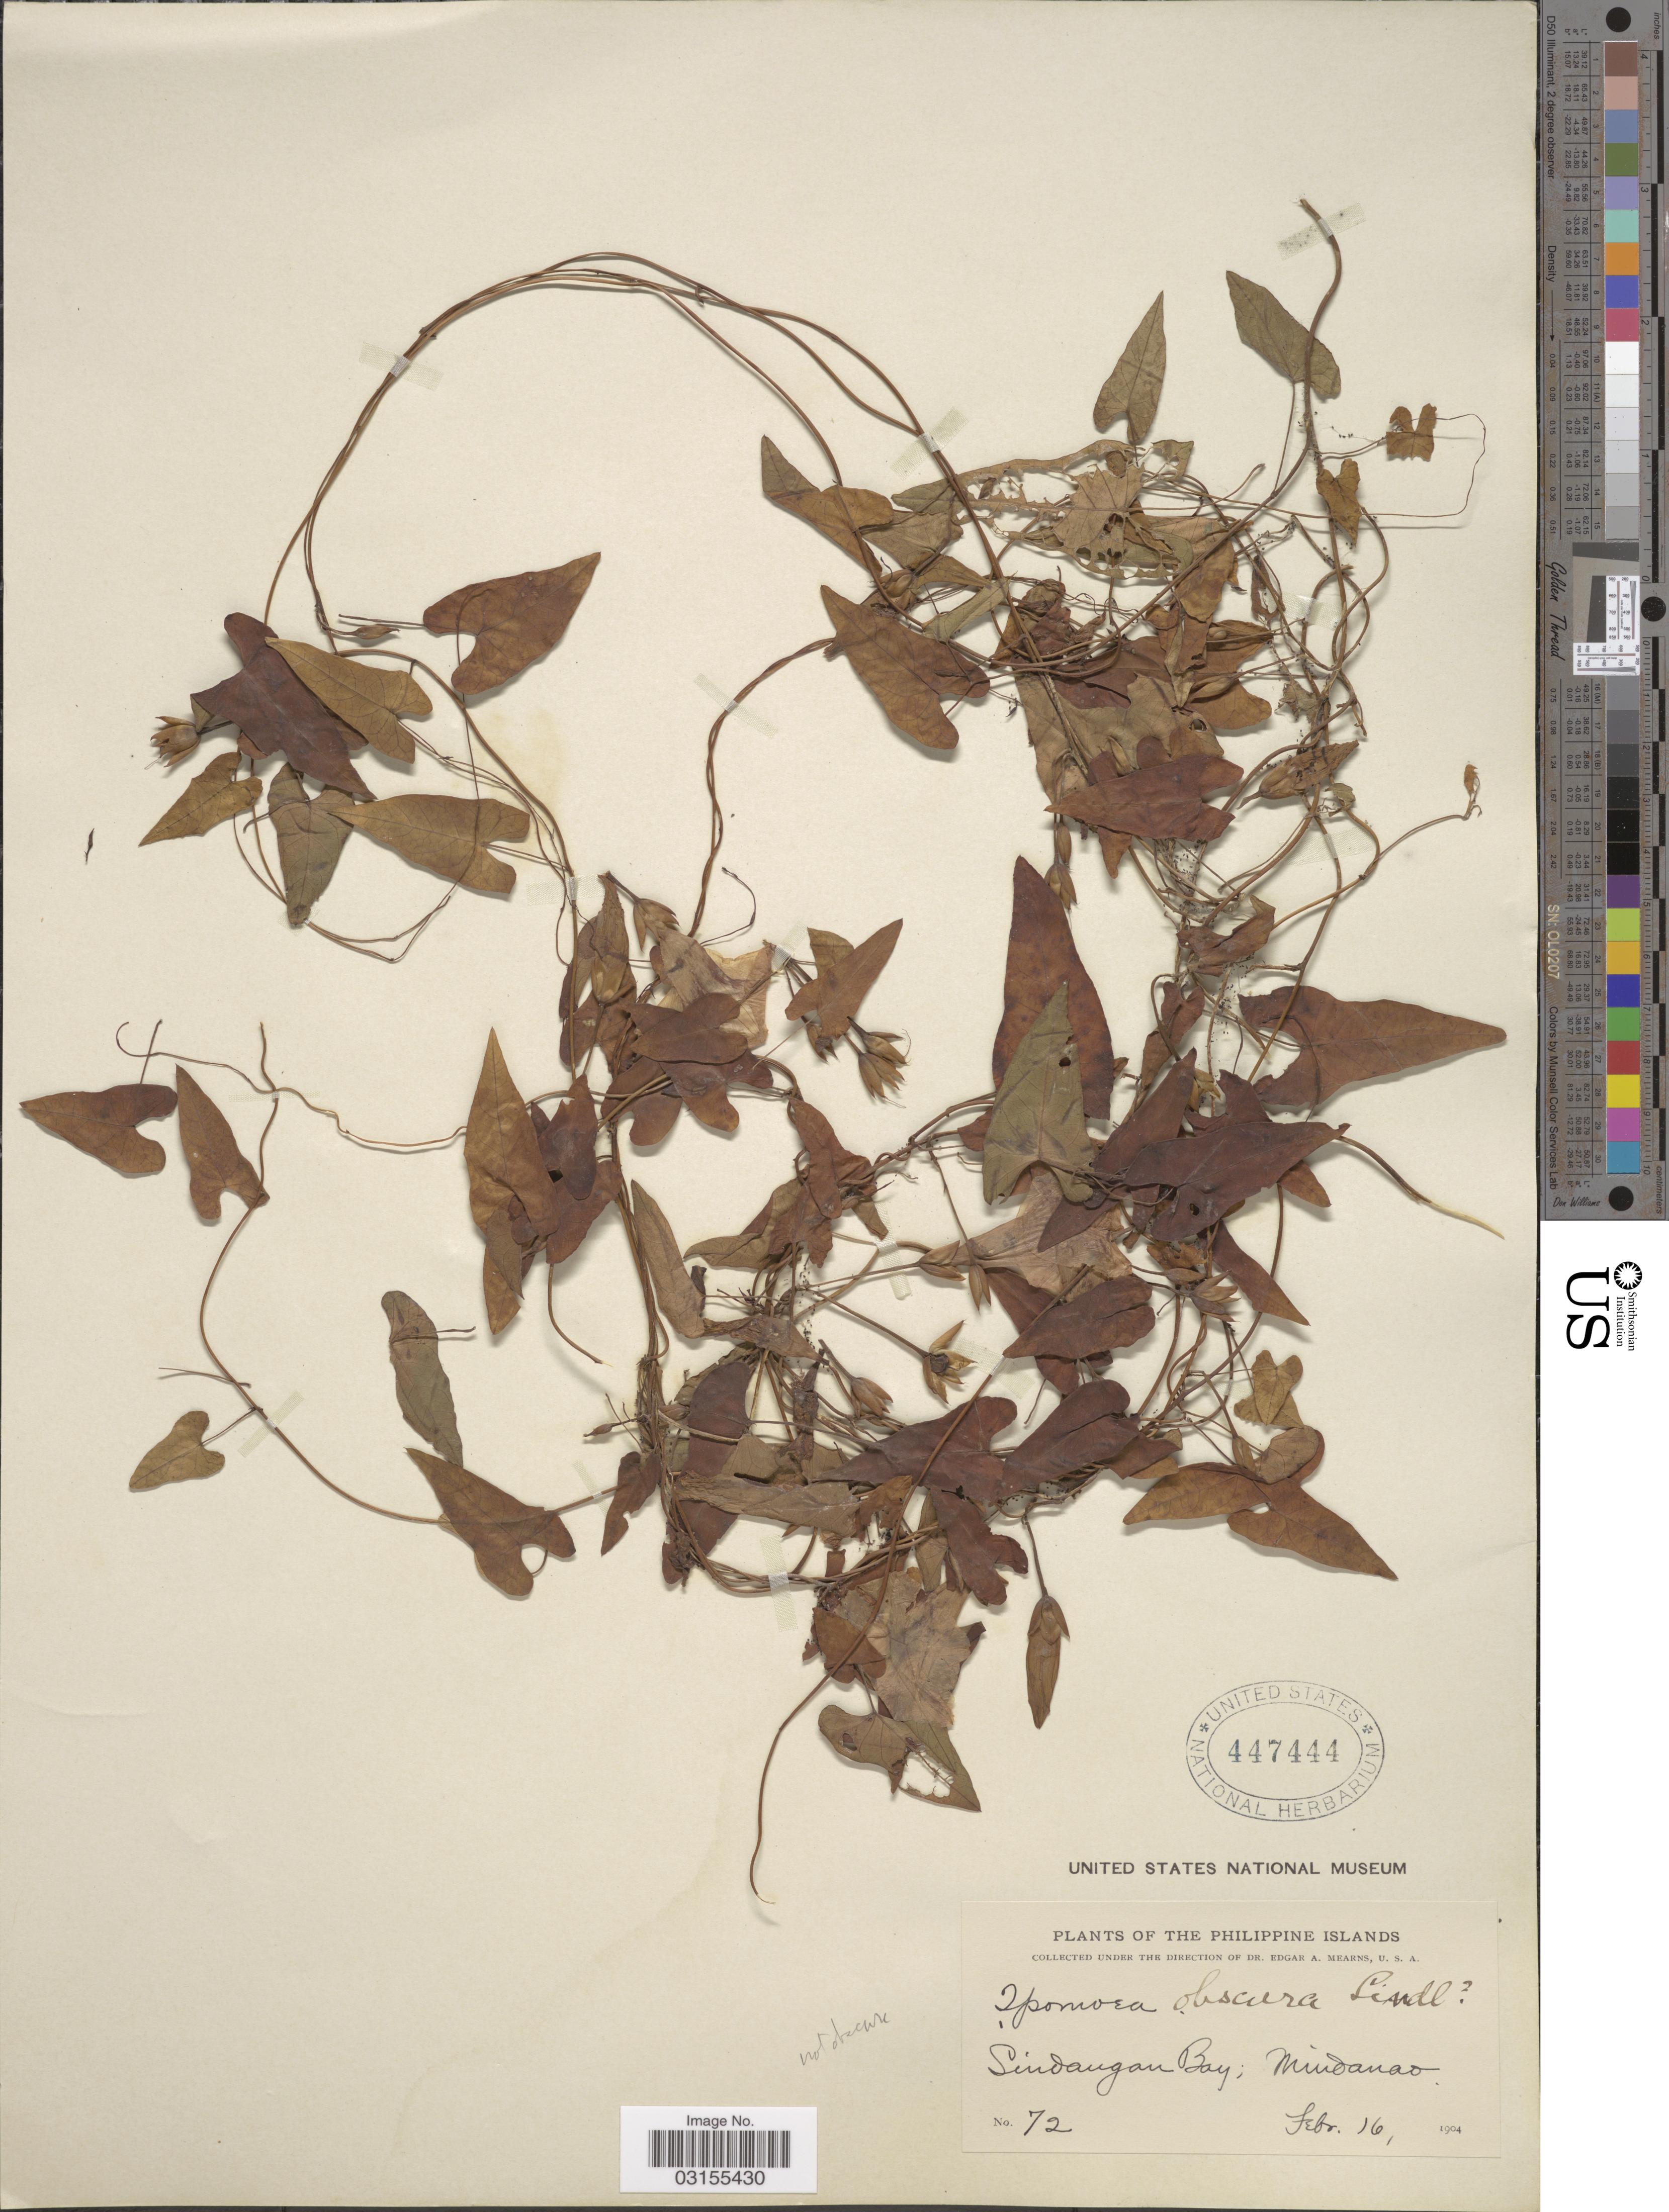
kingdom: Plantae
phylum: Tracheophyta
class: Magnoliopsida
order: Solanales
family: Convolvulaceae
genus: Ipomoea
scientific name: Ipomoea sp.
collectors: E. A. Mearns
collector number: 72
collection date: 1904-02-16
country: Philippines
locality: The Philippine Island. Sindangan Bay; Mindanao.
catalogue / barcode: US 447444